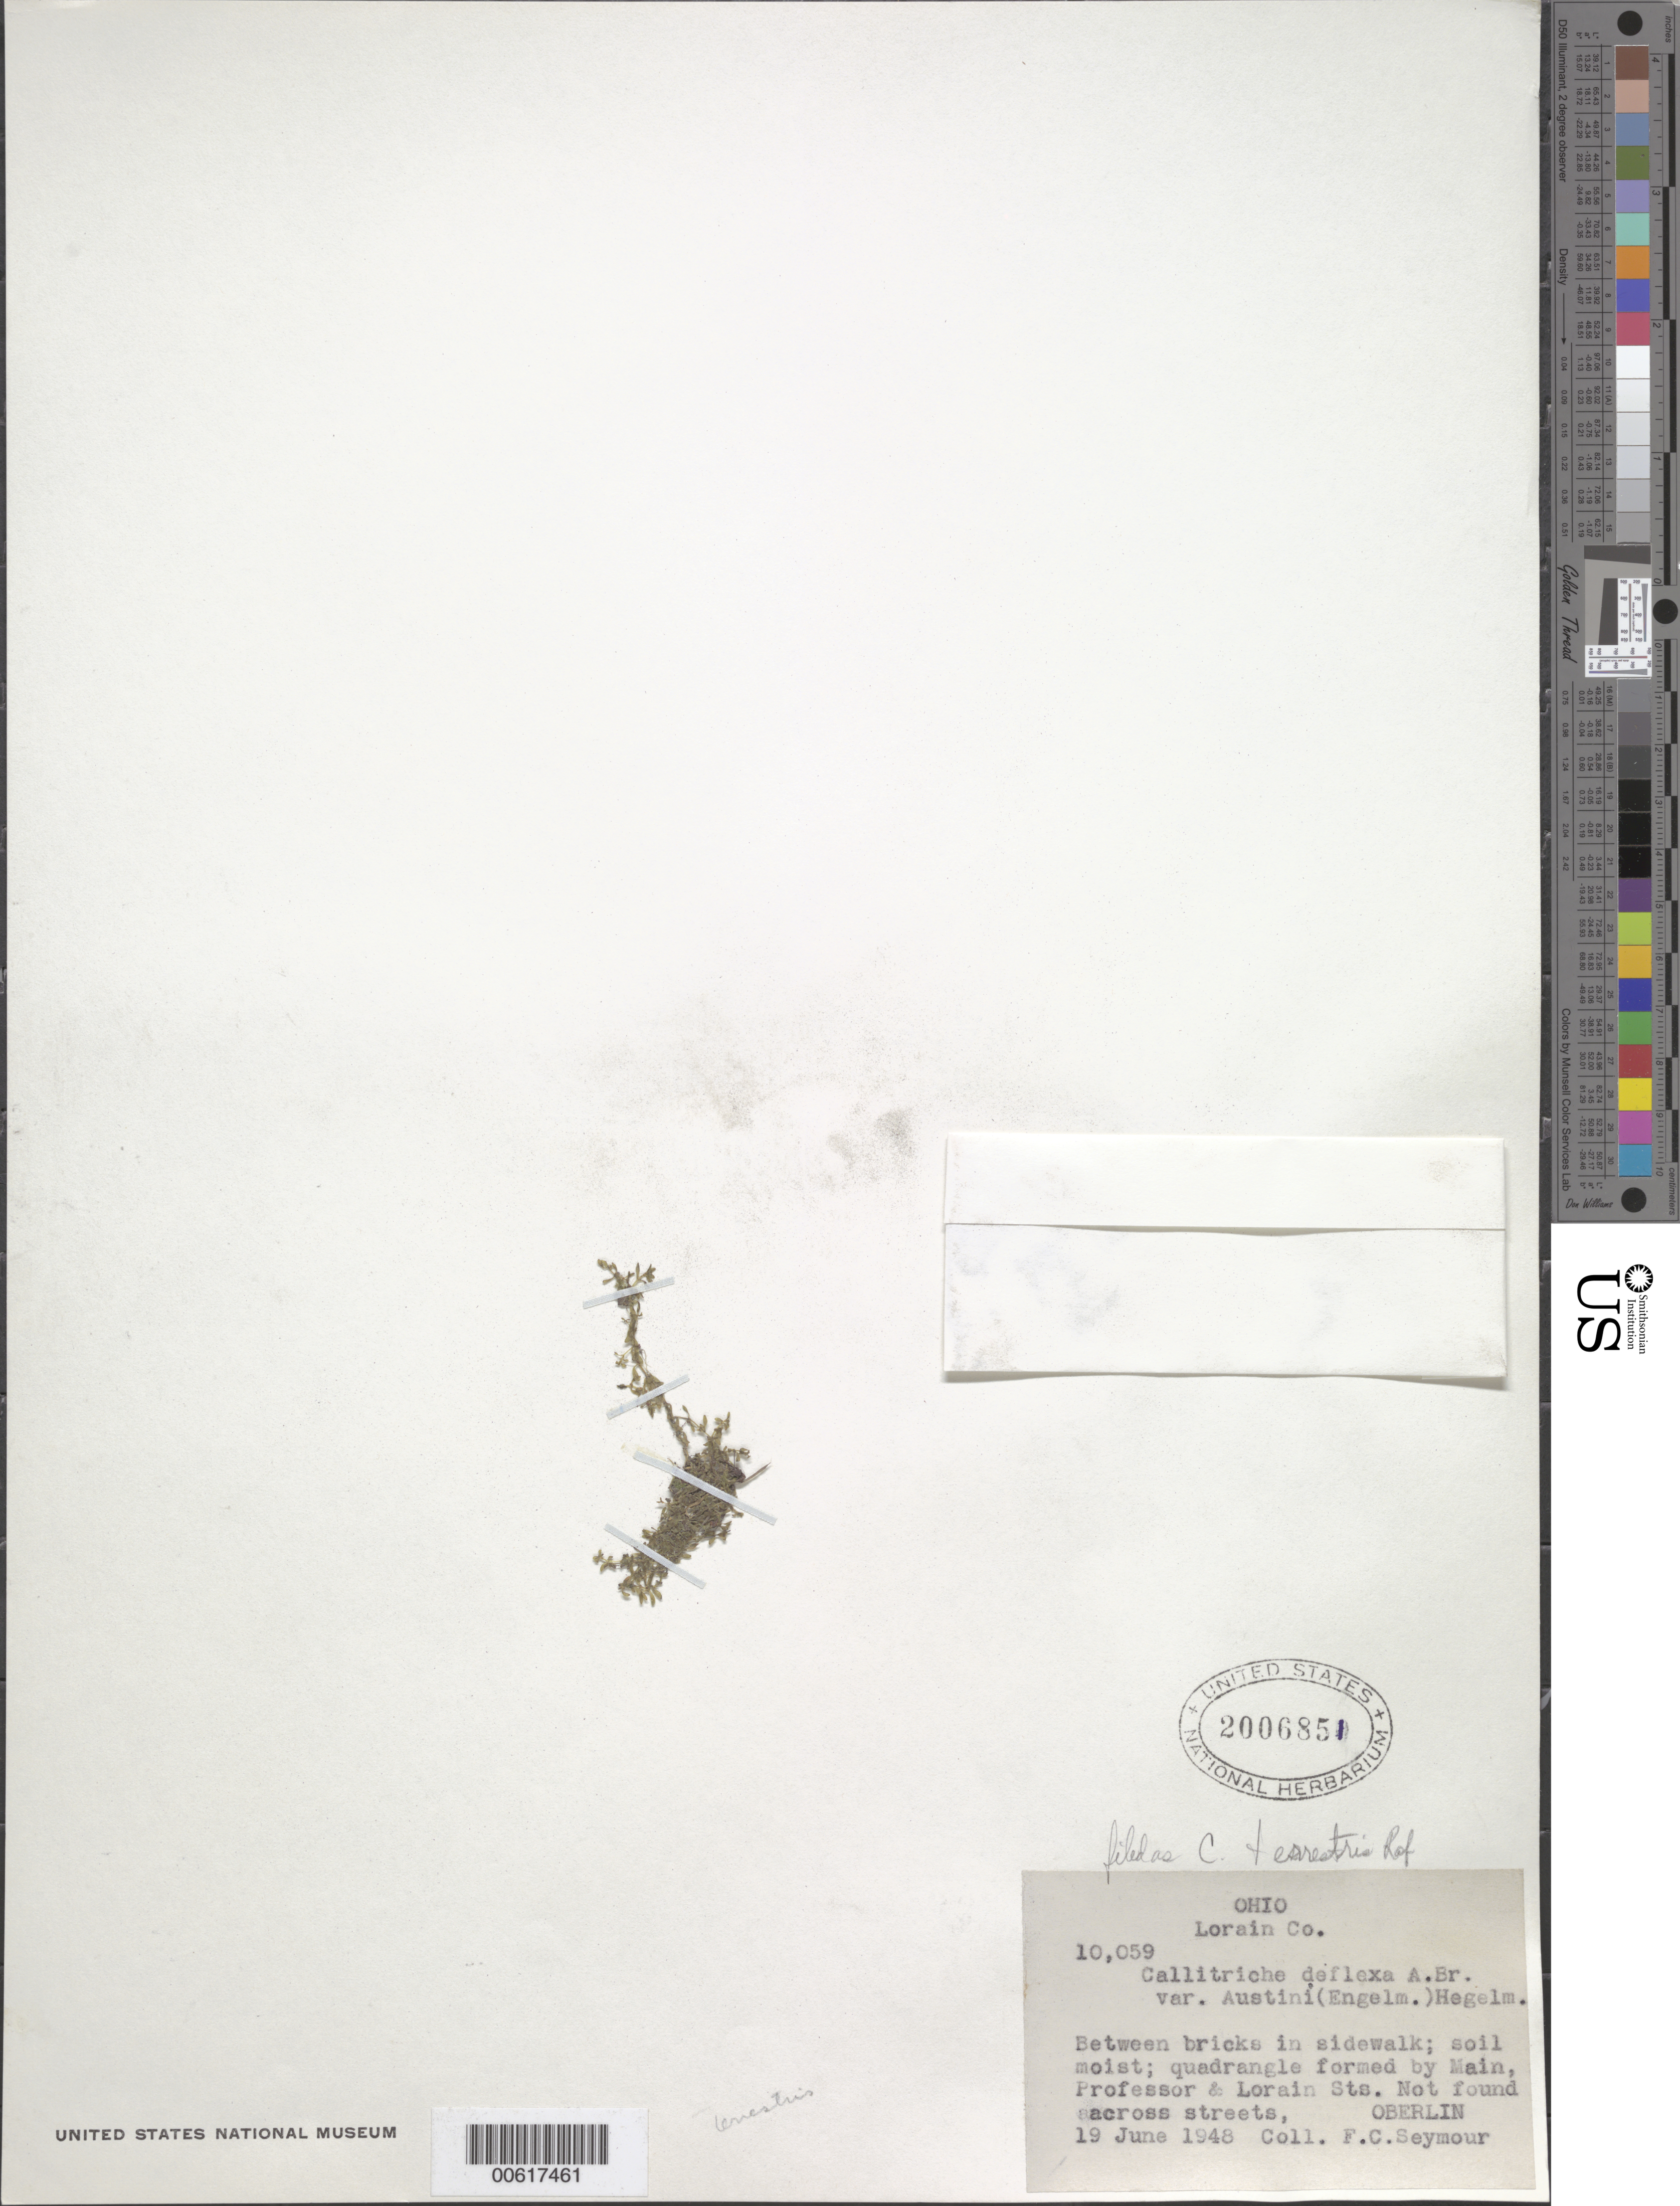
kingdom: Plantae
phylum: Tracheophyta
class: Magnoliopsida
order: Lamiales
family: Plantaginaceae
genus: Callitriche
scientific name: Callitriche terrestris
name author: Raf.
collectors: F. C. Seymour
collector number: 10059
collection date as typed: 19 Jun 1948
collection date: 1948-06-19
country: United States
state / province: Ohio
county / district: Lorain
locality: Oberlin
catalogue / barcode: US 2006851